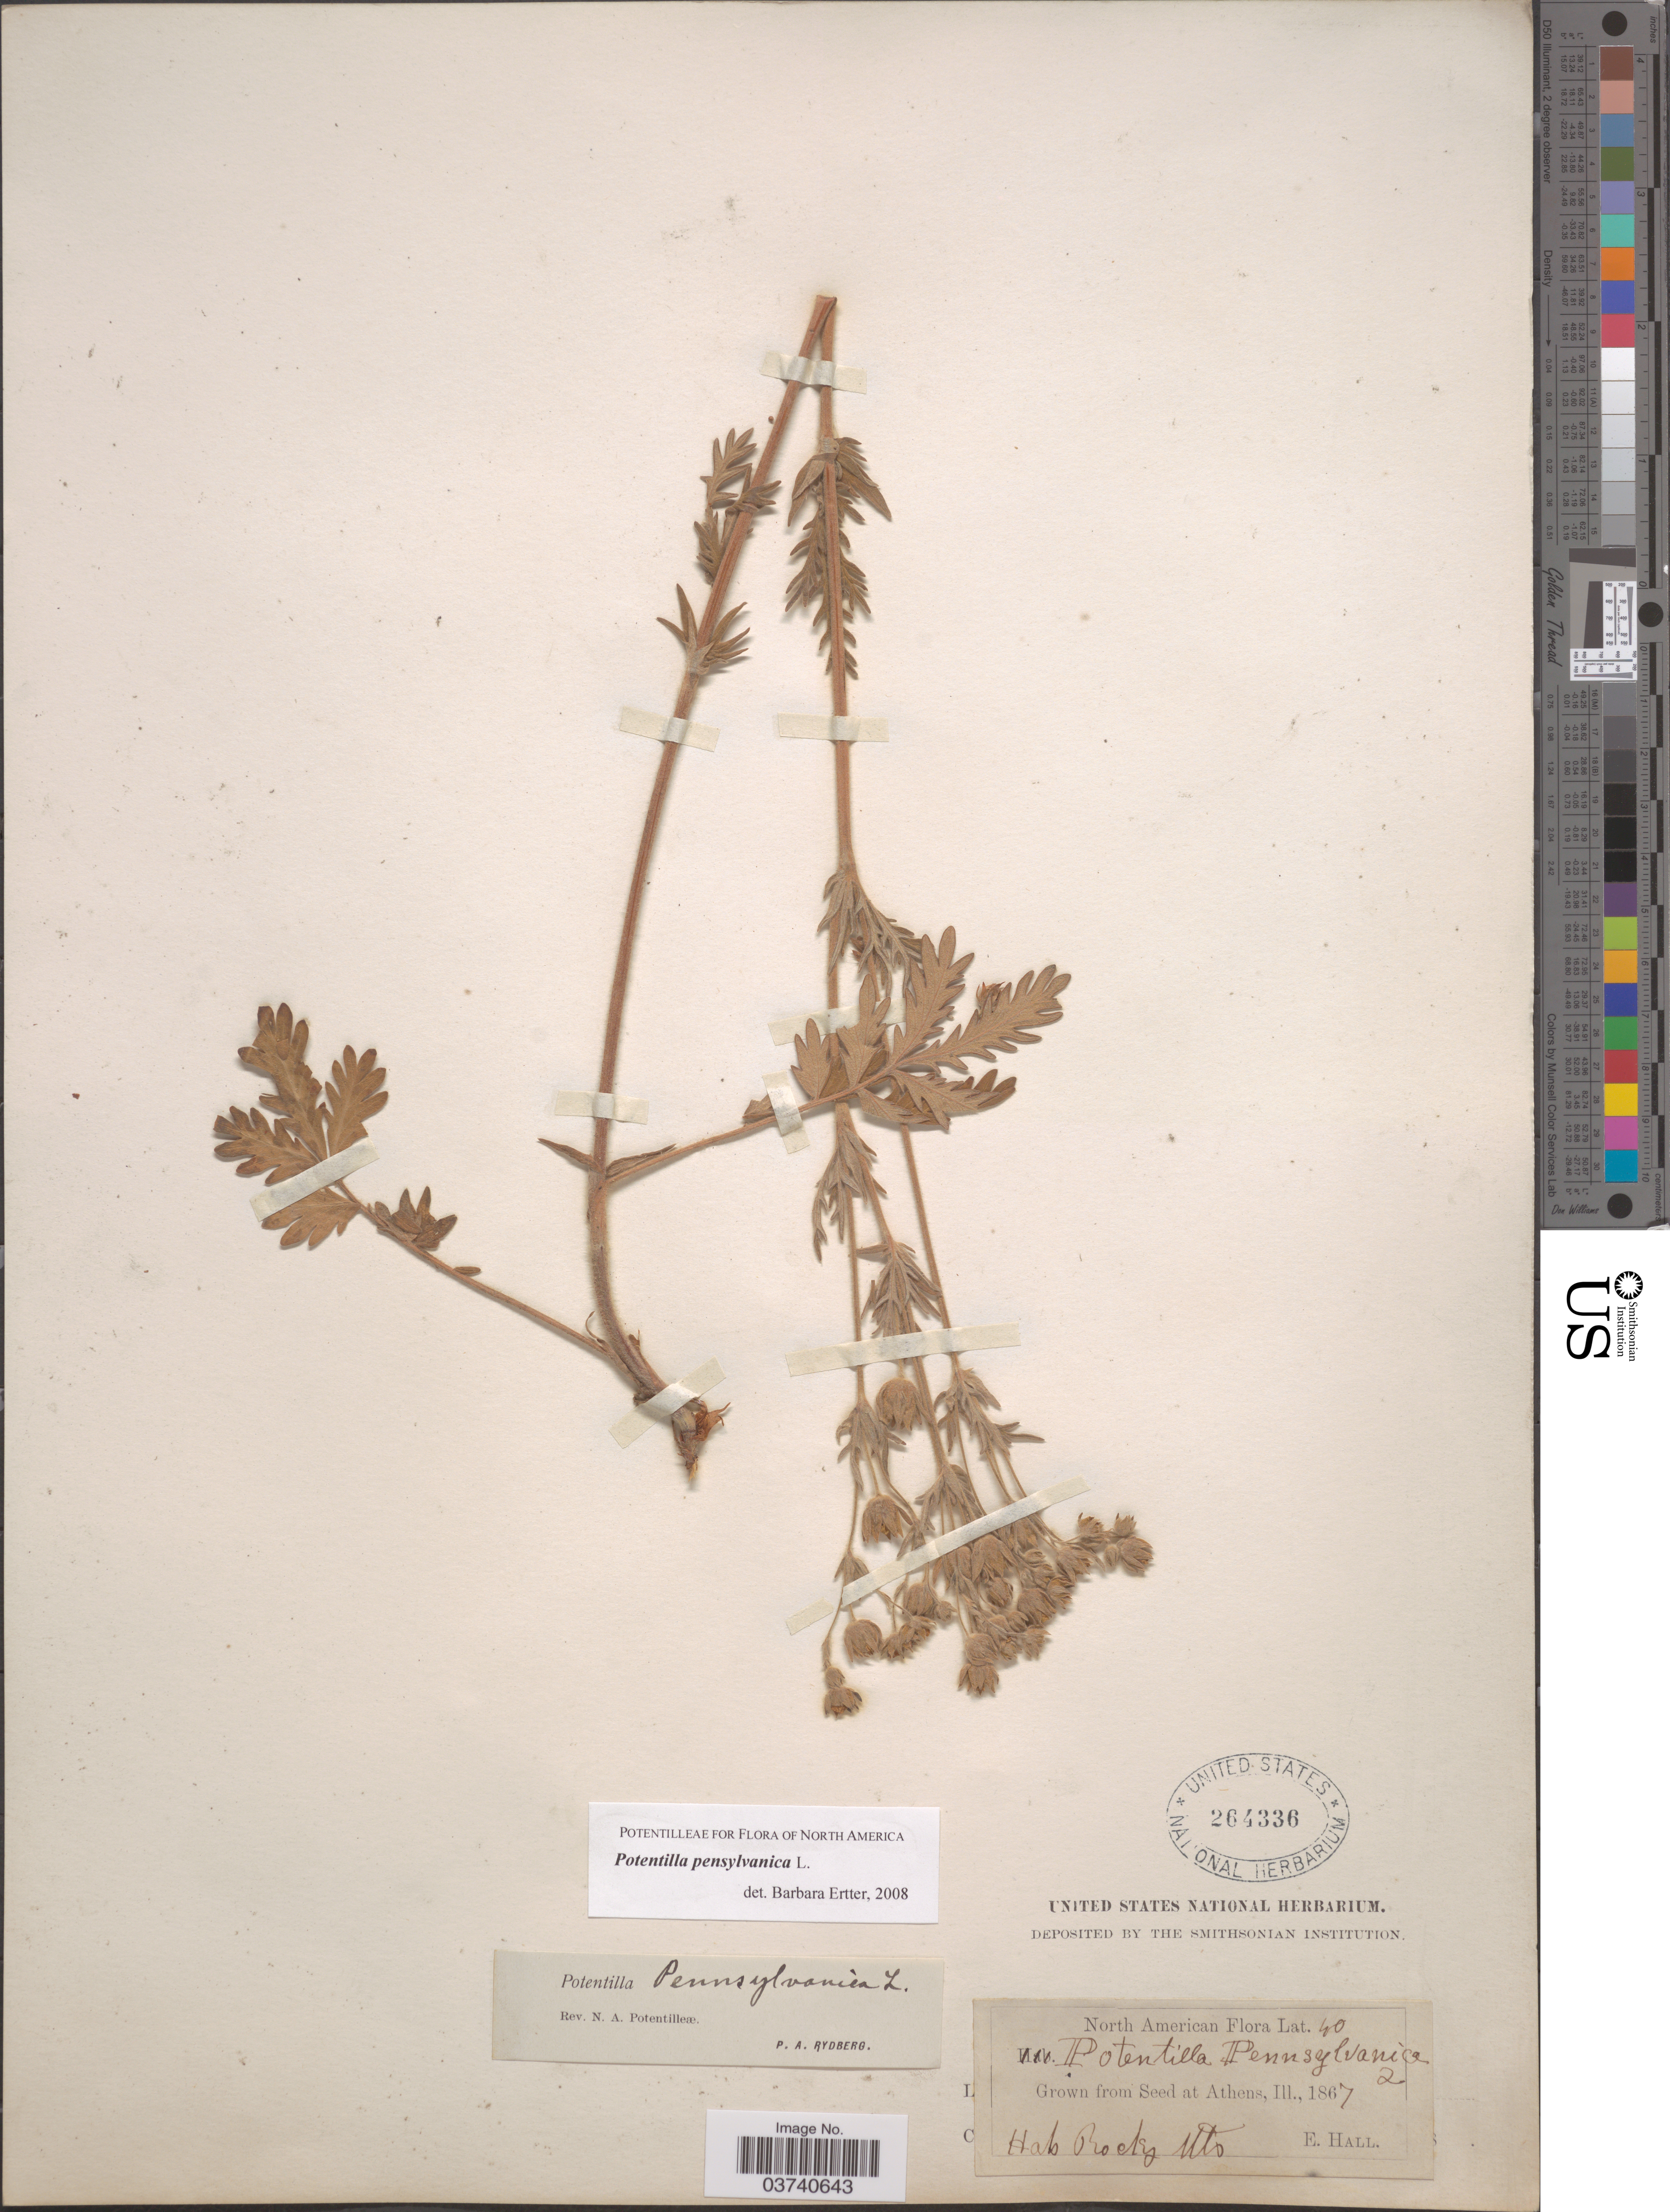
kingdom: Plantae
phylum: Tracheophyta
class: Magnoliopsida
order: Rosales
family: Rosaceae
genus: Potentilla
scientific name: Potentilla pensylvanica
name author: L.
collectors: E. Hall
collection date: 1867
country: United States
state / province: Illinois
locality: At Athens. Rocky Mts.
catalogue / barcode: US 264336